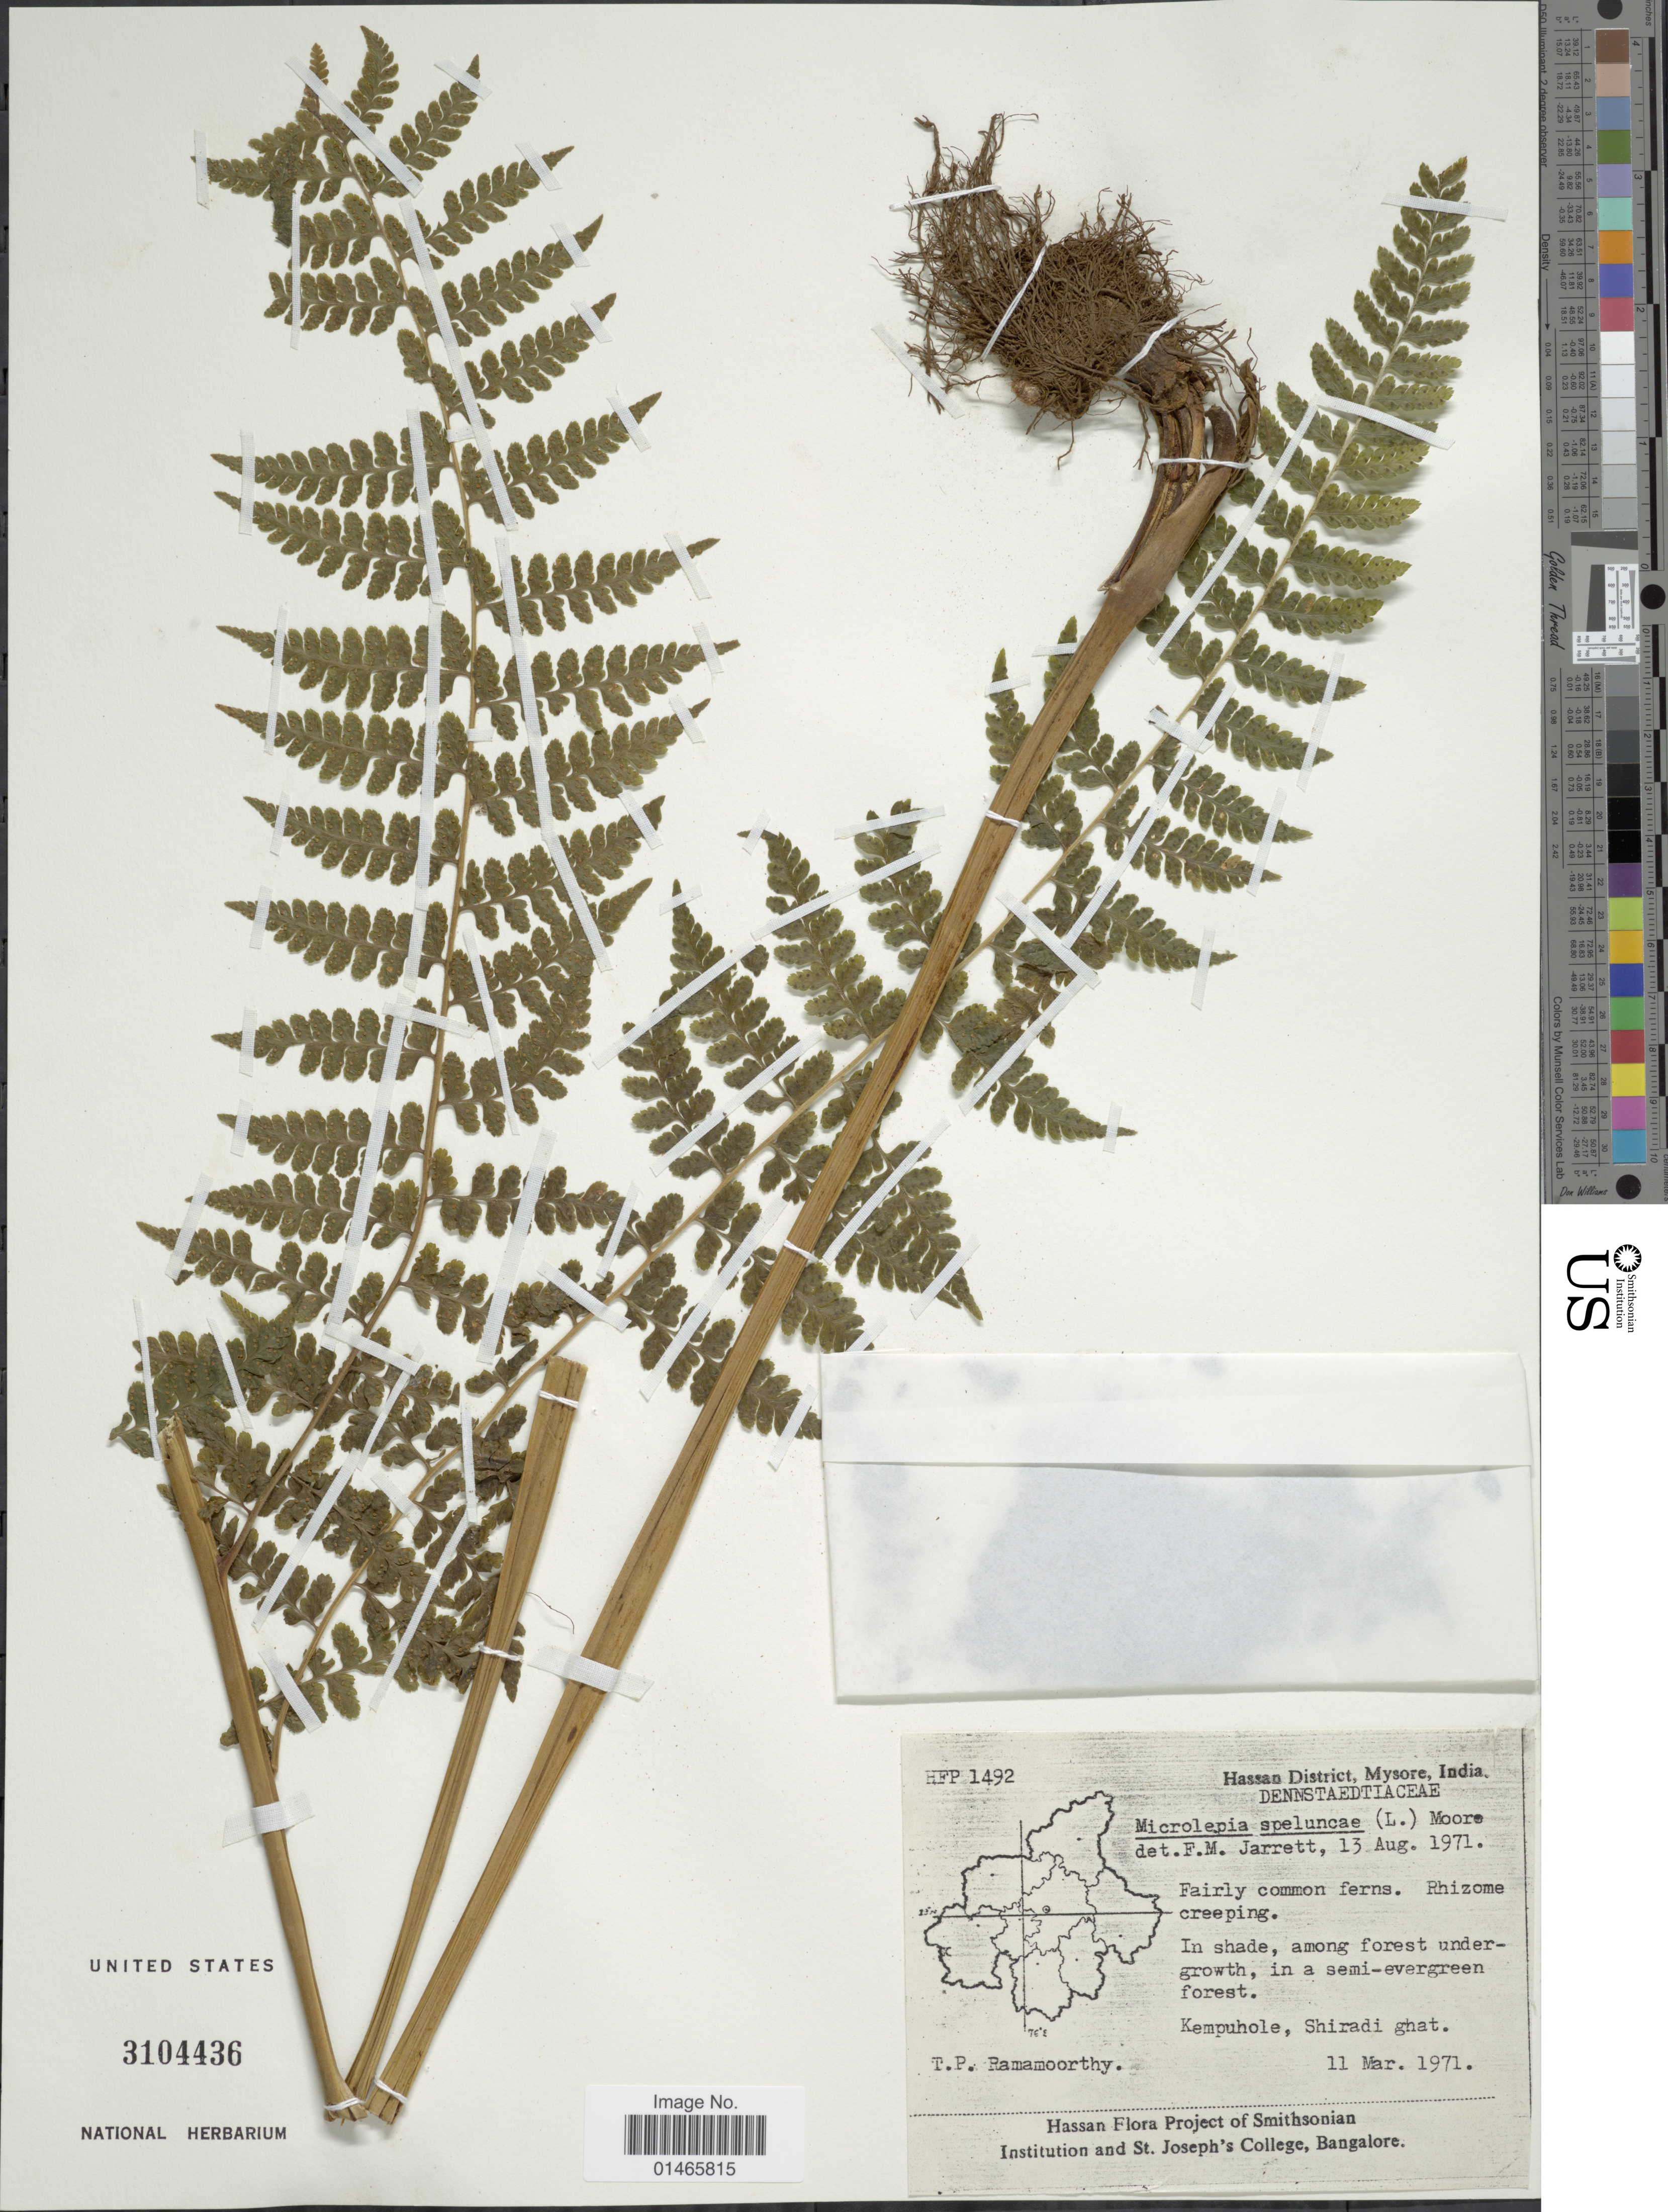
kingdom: Plantae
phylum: Tracheophyta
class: Polypodiopsida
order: Polypodiales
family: Dennstaedtiaceae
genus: Microlepia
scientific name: Microlepia speluncae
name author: (L.) T. Moore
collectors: T. P. Ramamoorthy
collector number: HFP1492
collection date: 1971-03-11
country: India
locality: Hassan District, Mysore, Kempuhole, Shiradi ghat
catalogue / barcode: US 3104436